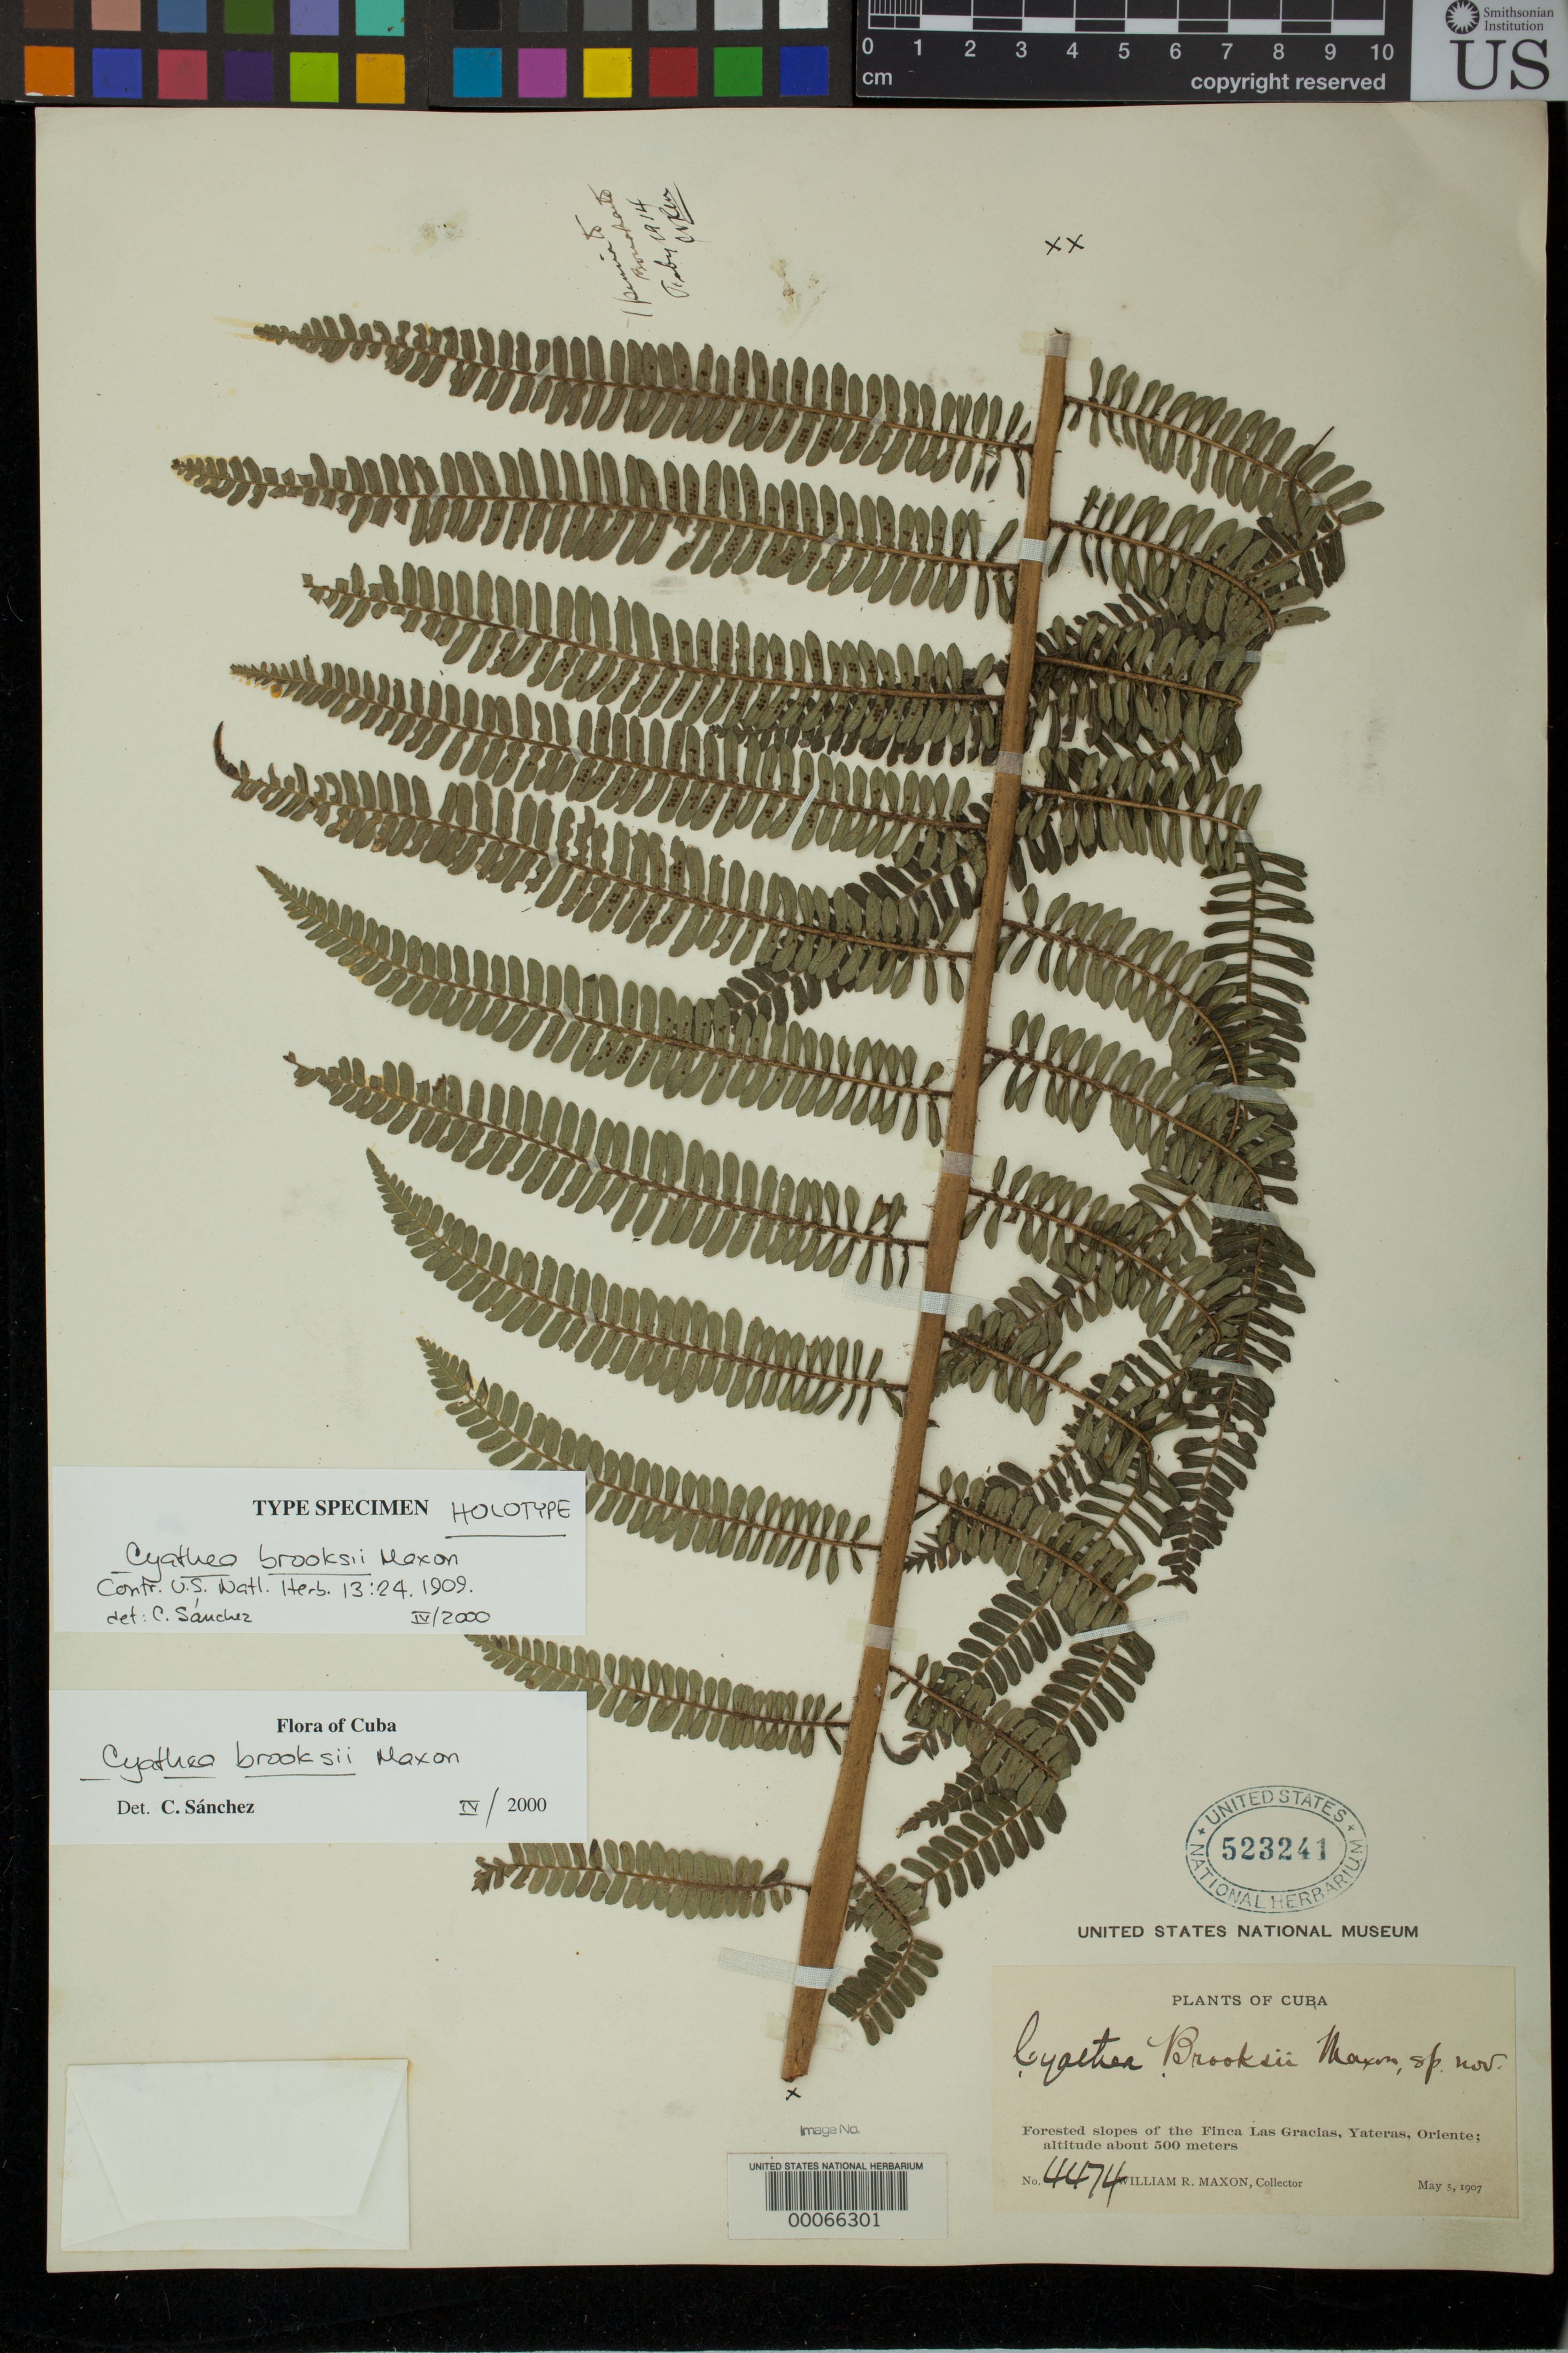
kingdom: Plantae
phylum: Tracheophyta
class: Polypodiopsida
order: Cyatheales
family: Cyatheaceae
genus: Cyathea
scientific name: Cyathea brooksii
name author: Maxon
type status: Holotype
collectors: W. R. Maxon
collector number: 4474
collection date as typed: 05 May 1907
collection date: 1907-05-05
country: Cuba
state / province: Oriente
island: Greater Antilles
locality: Forested slopes of Finca Las Gracias, Yateras.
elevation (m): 500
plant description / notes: Holotype mounted on 3 sheets, USNH 523240-523242, as cited in protologue.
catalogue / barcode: US 523241